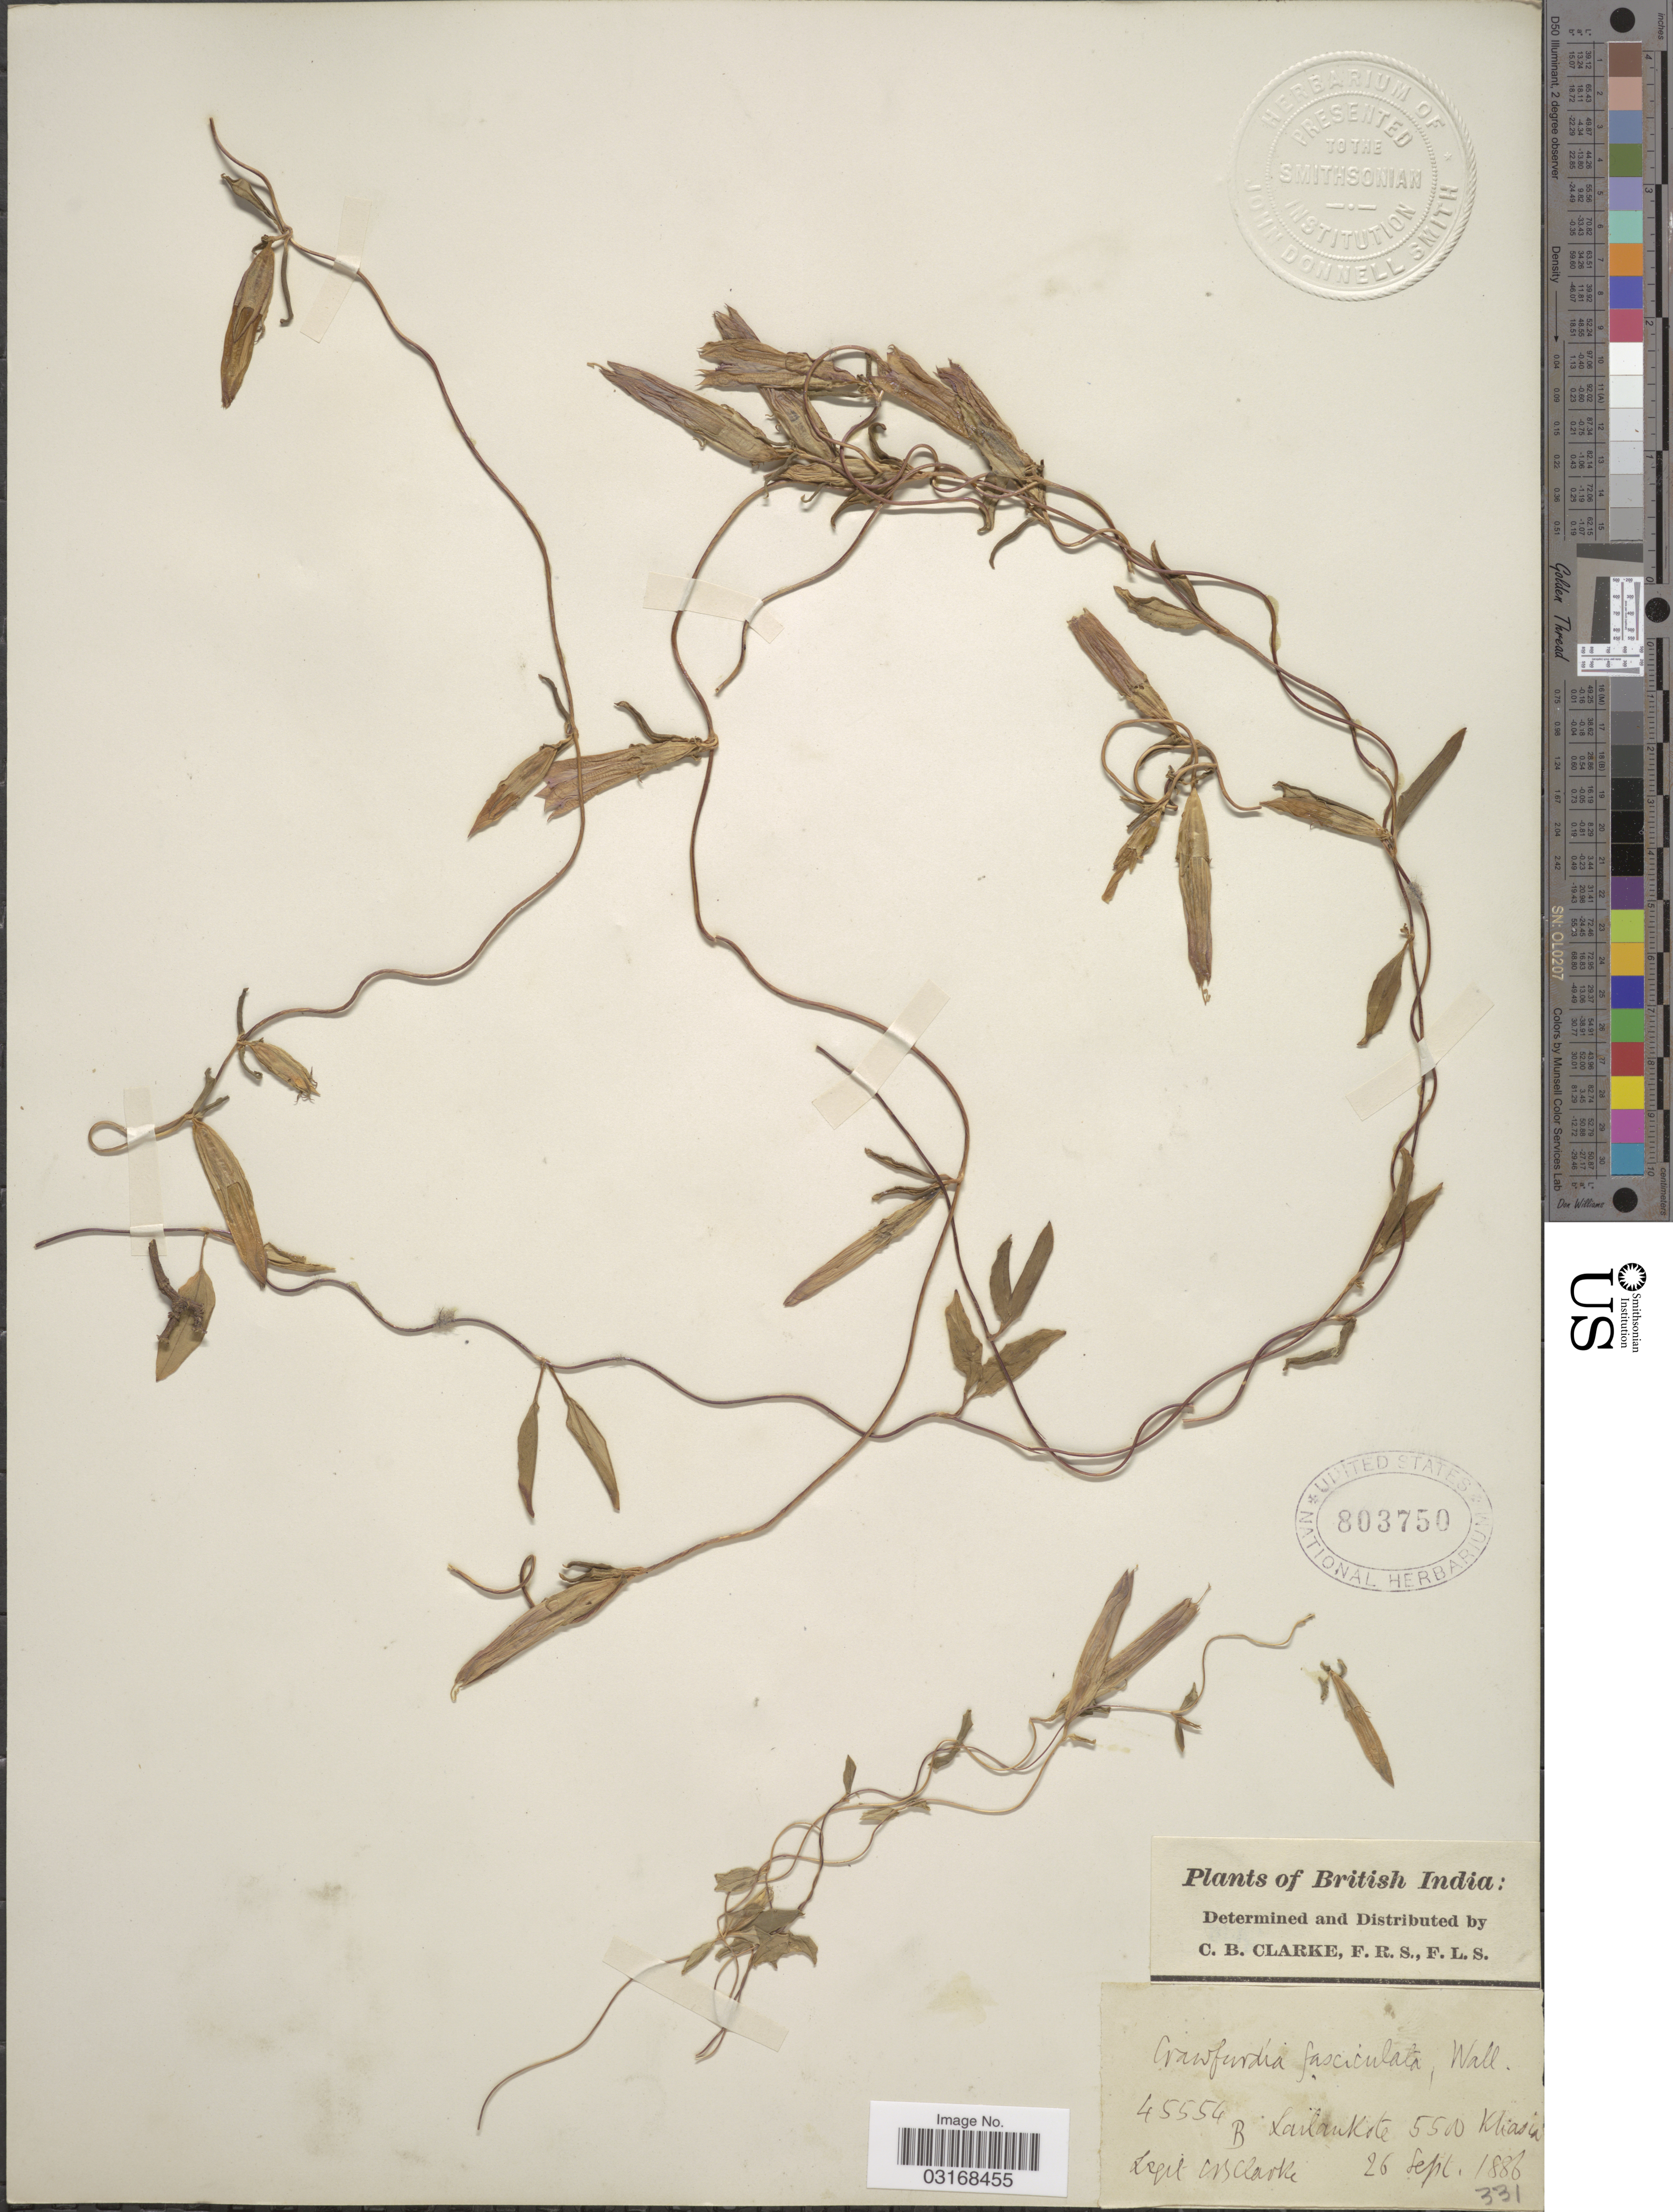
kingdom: Plantae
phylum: Tracheophyta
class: Magnoliopsida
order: Gentianales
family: Gentianaceae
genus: Crawfurdia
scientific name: Crawfurdia fasciculata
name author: Wall.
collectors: C. B. Clarke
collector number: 45554B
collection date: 1886-09-26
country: India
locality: British India. Lailankote Khasia.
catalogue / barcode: US 803750